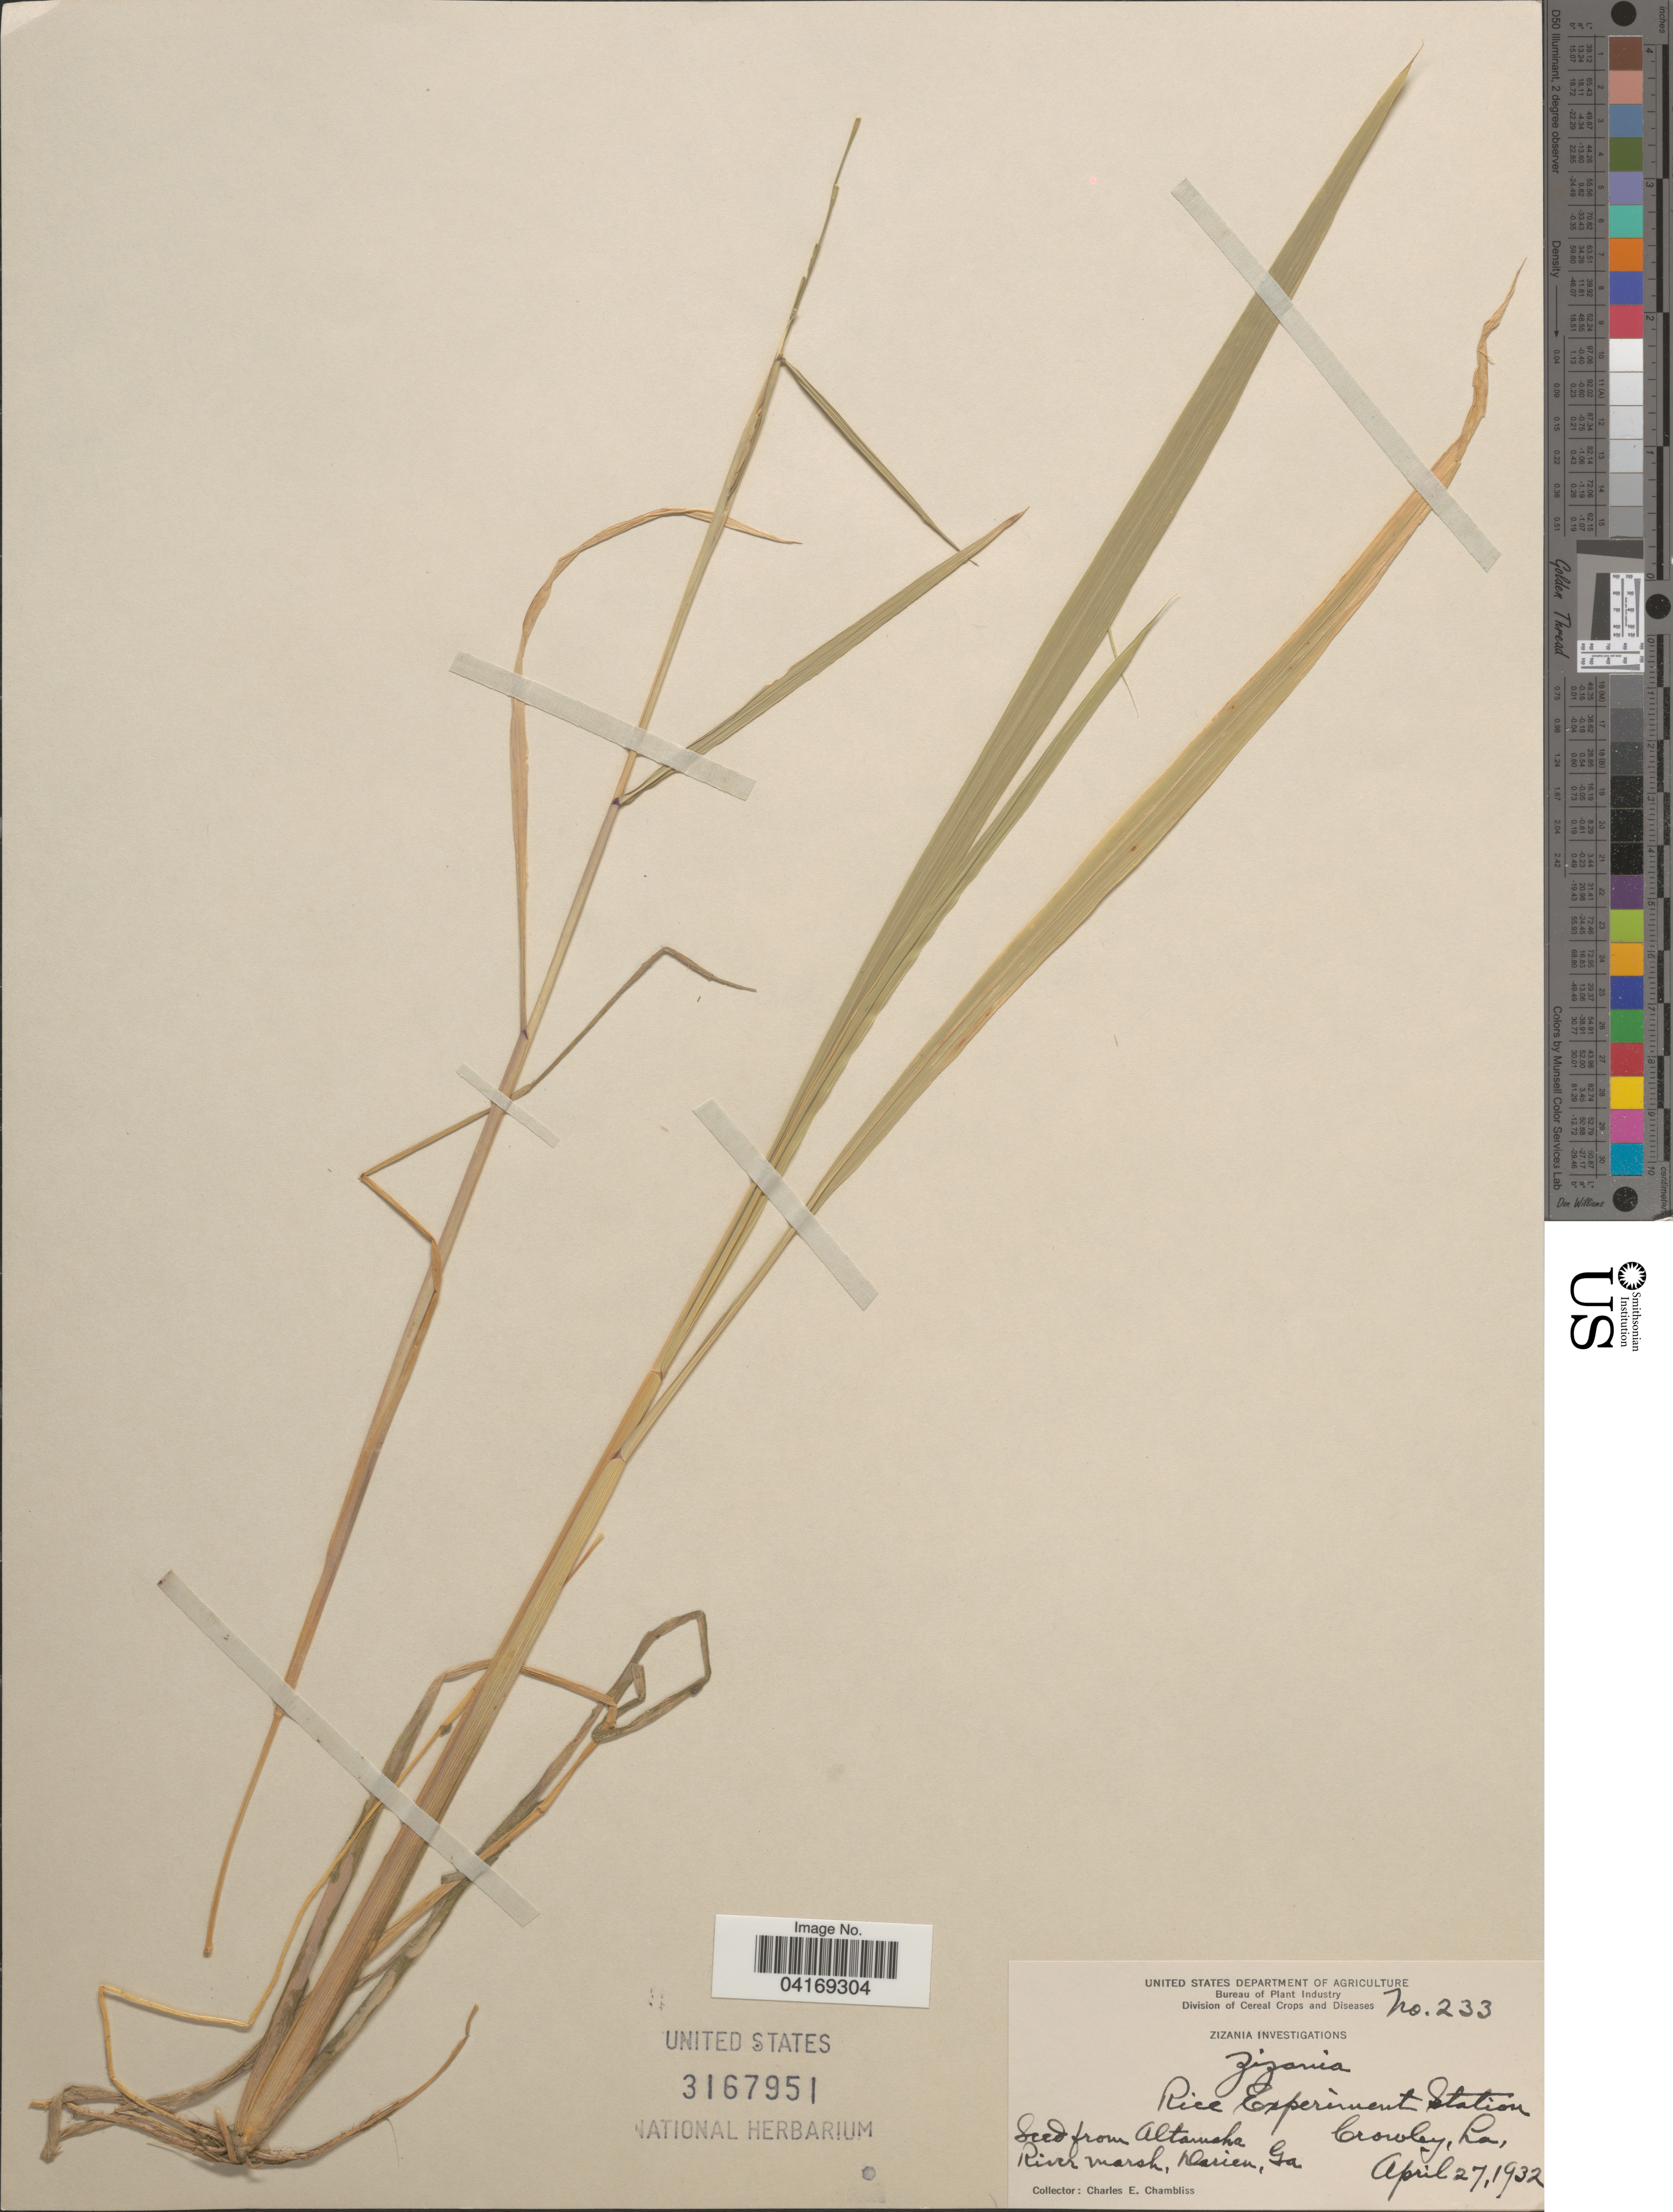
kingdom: Plantae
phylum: Tracheophyta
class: Liliopsida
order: Poales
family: Poaceae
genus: Zizania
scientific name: Zizania sp.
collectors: C. Chambliss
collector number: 233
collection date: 1932-04-27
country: United States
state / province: Louisiana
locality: Rice Experiment Station Crowley.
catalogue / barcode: US 3167951